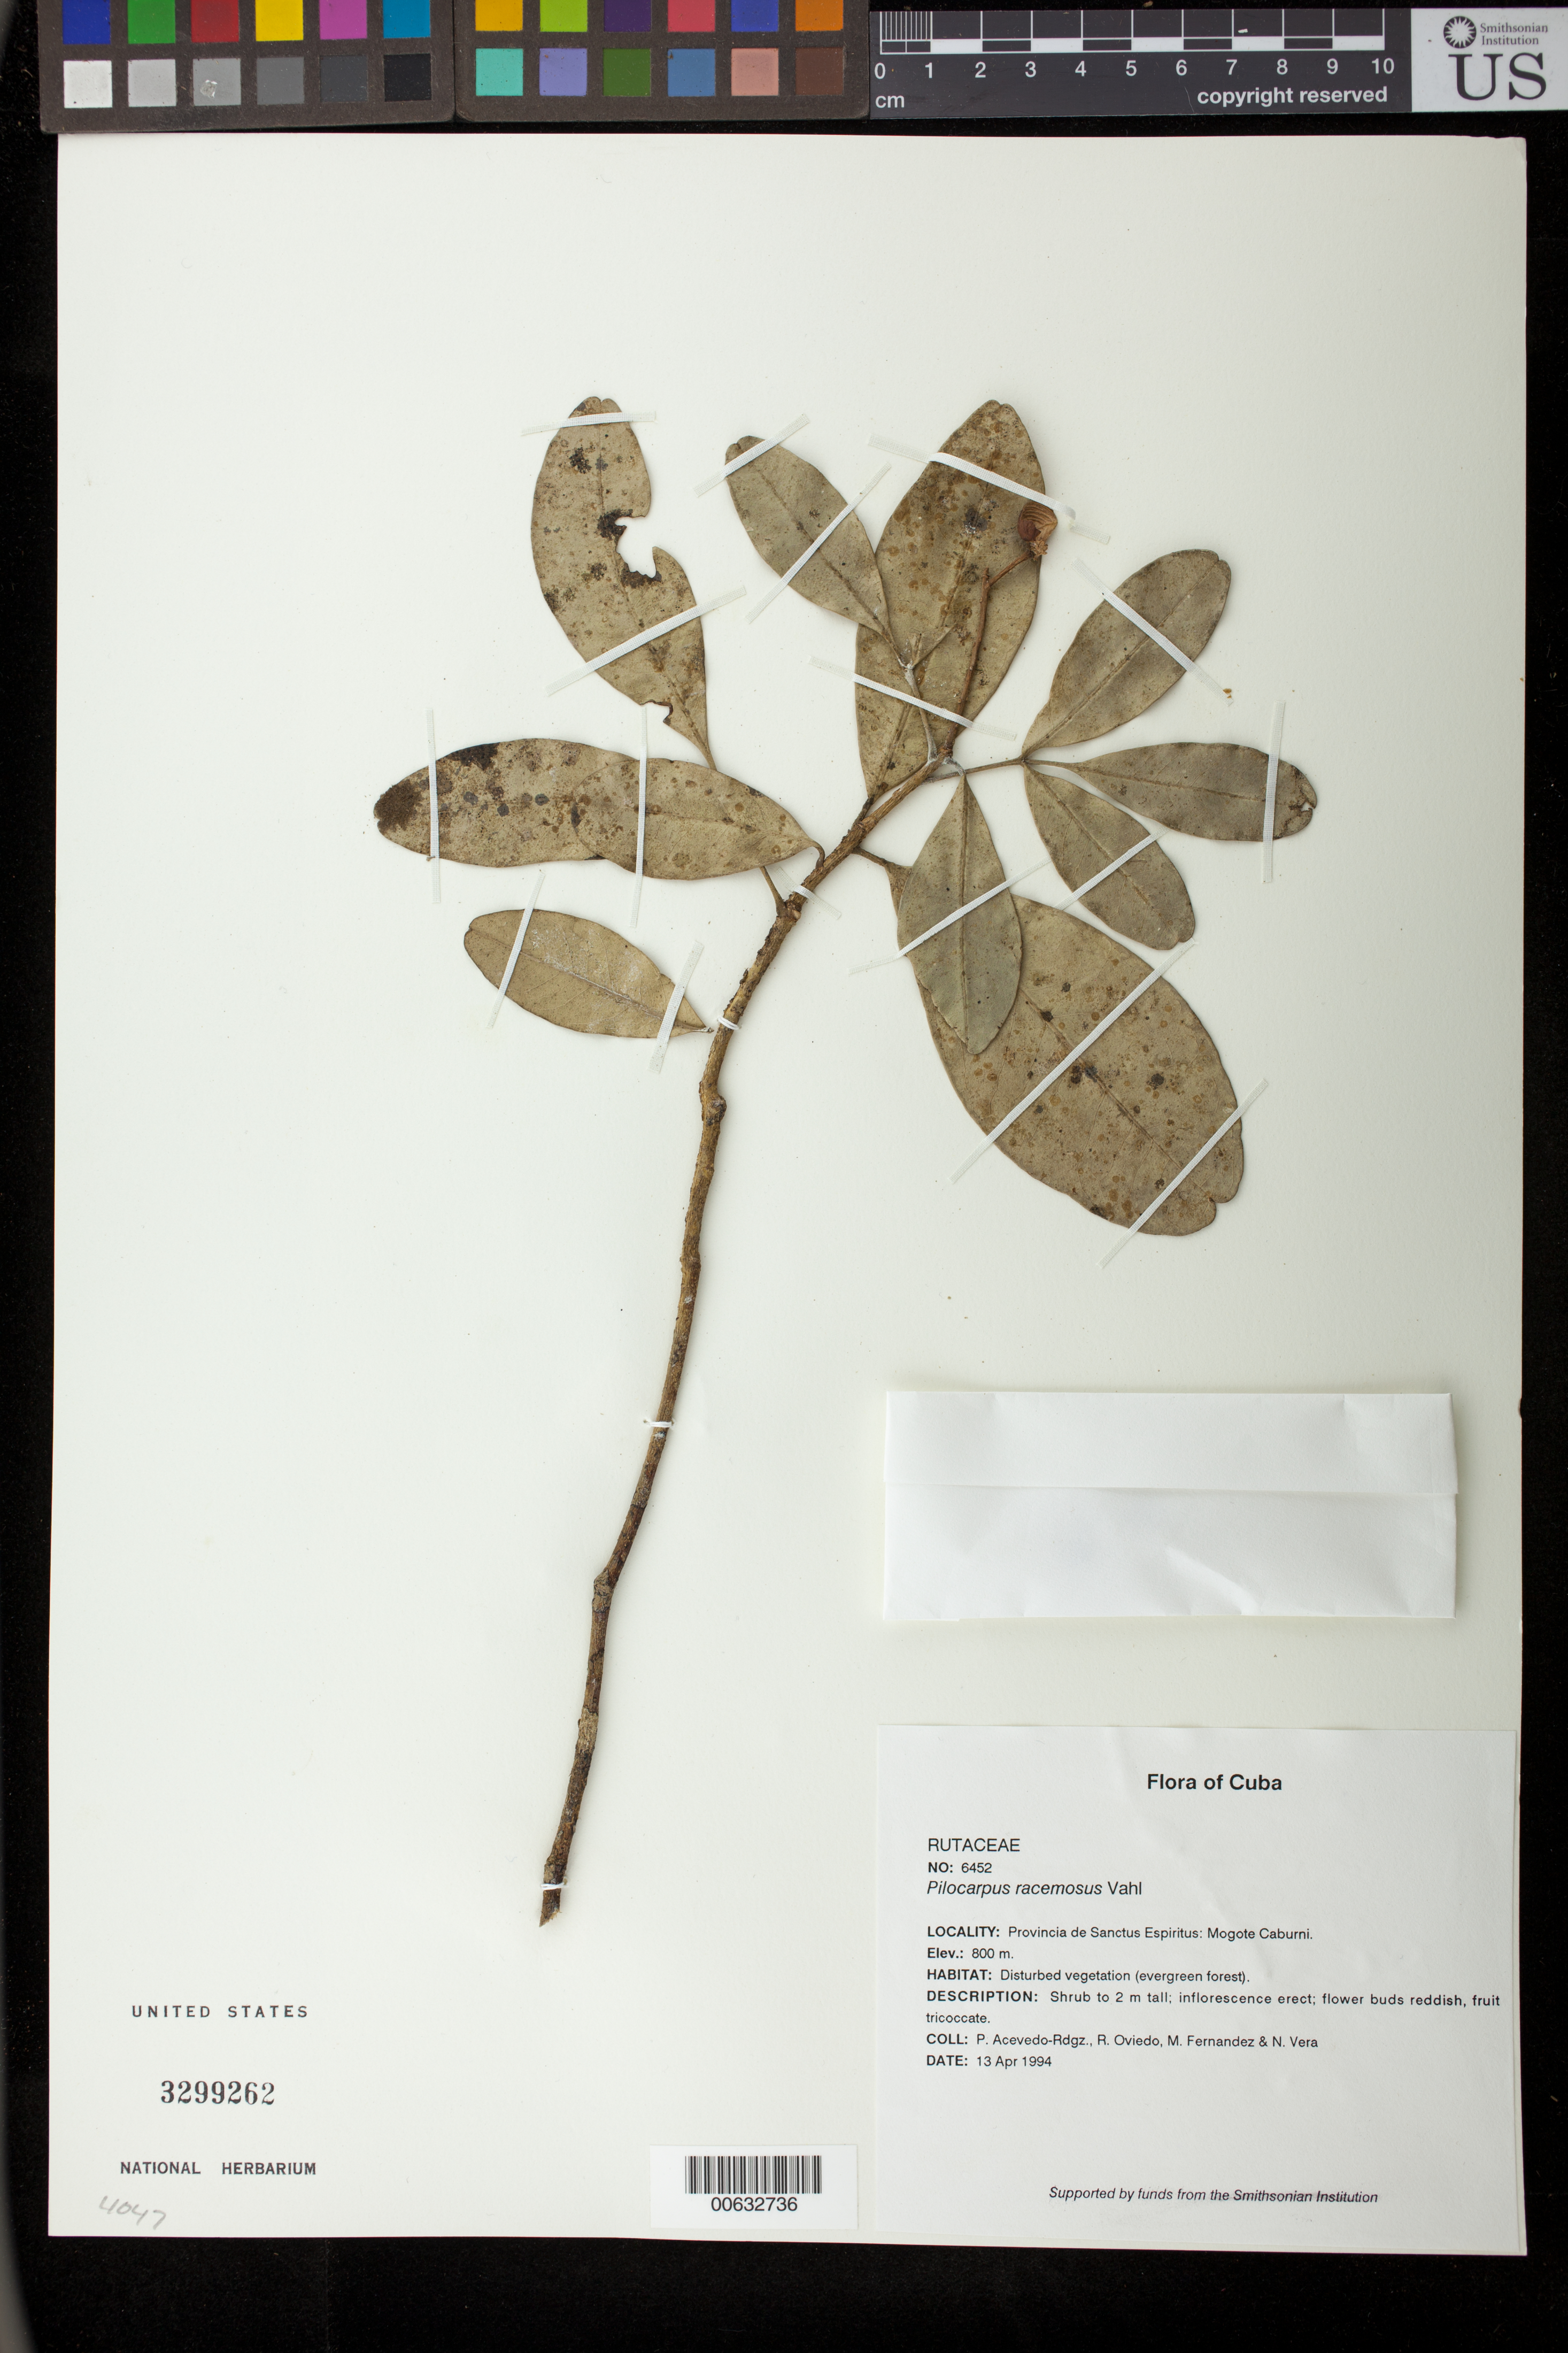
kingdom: Plantae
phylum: Tracheophyta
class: Magnoliopsida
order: Sapindales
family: Rutaceae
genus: Pilocarpus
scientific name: Pilocarpus racemosus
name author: Vahl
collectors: P. Acevedo-Rodr., R. Oviedo, M. Fernández & N. Vera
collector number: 6452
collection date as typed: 13 Apr 1994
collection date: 1994-04-13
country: Cuba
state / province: Sancti Spiritus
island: Cuba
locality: Provincia de Sanctus Espiritus; Mogote Caburni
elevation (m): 800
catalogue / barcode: US 3299262